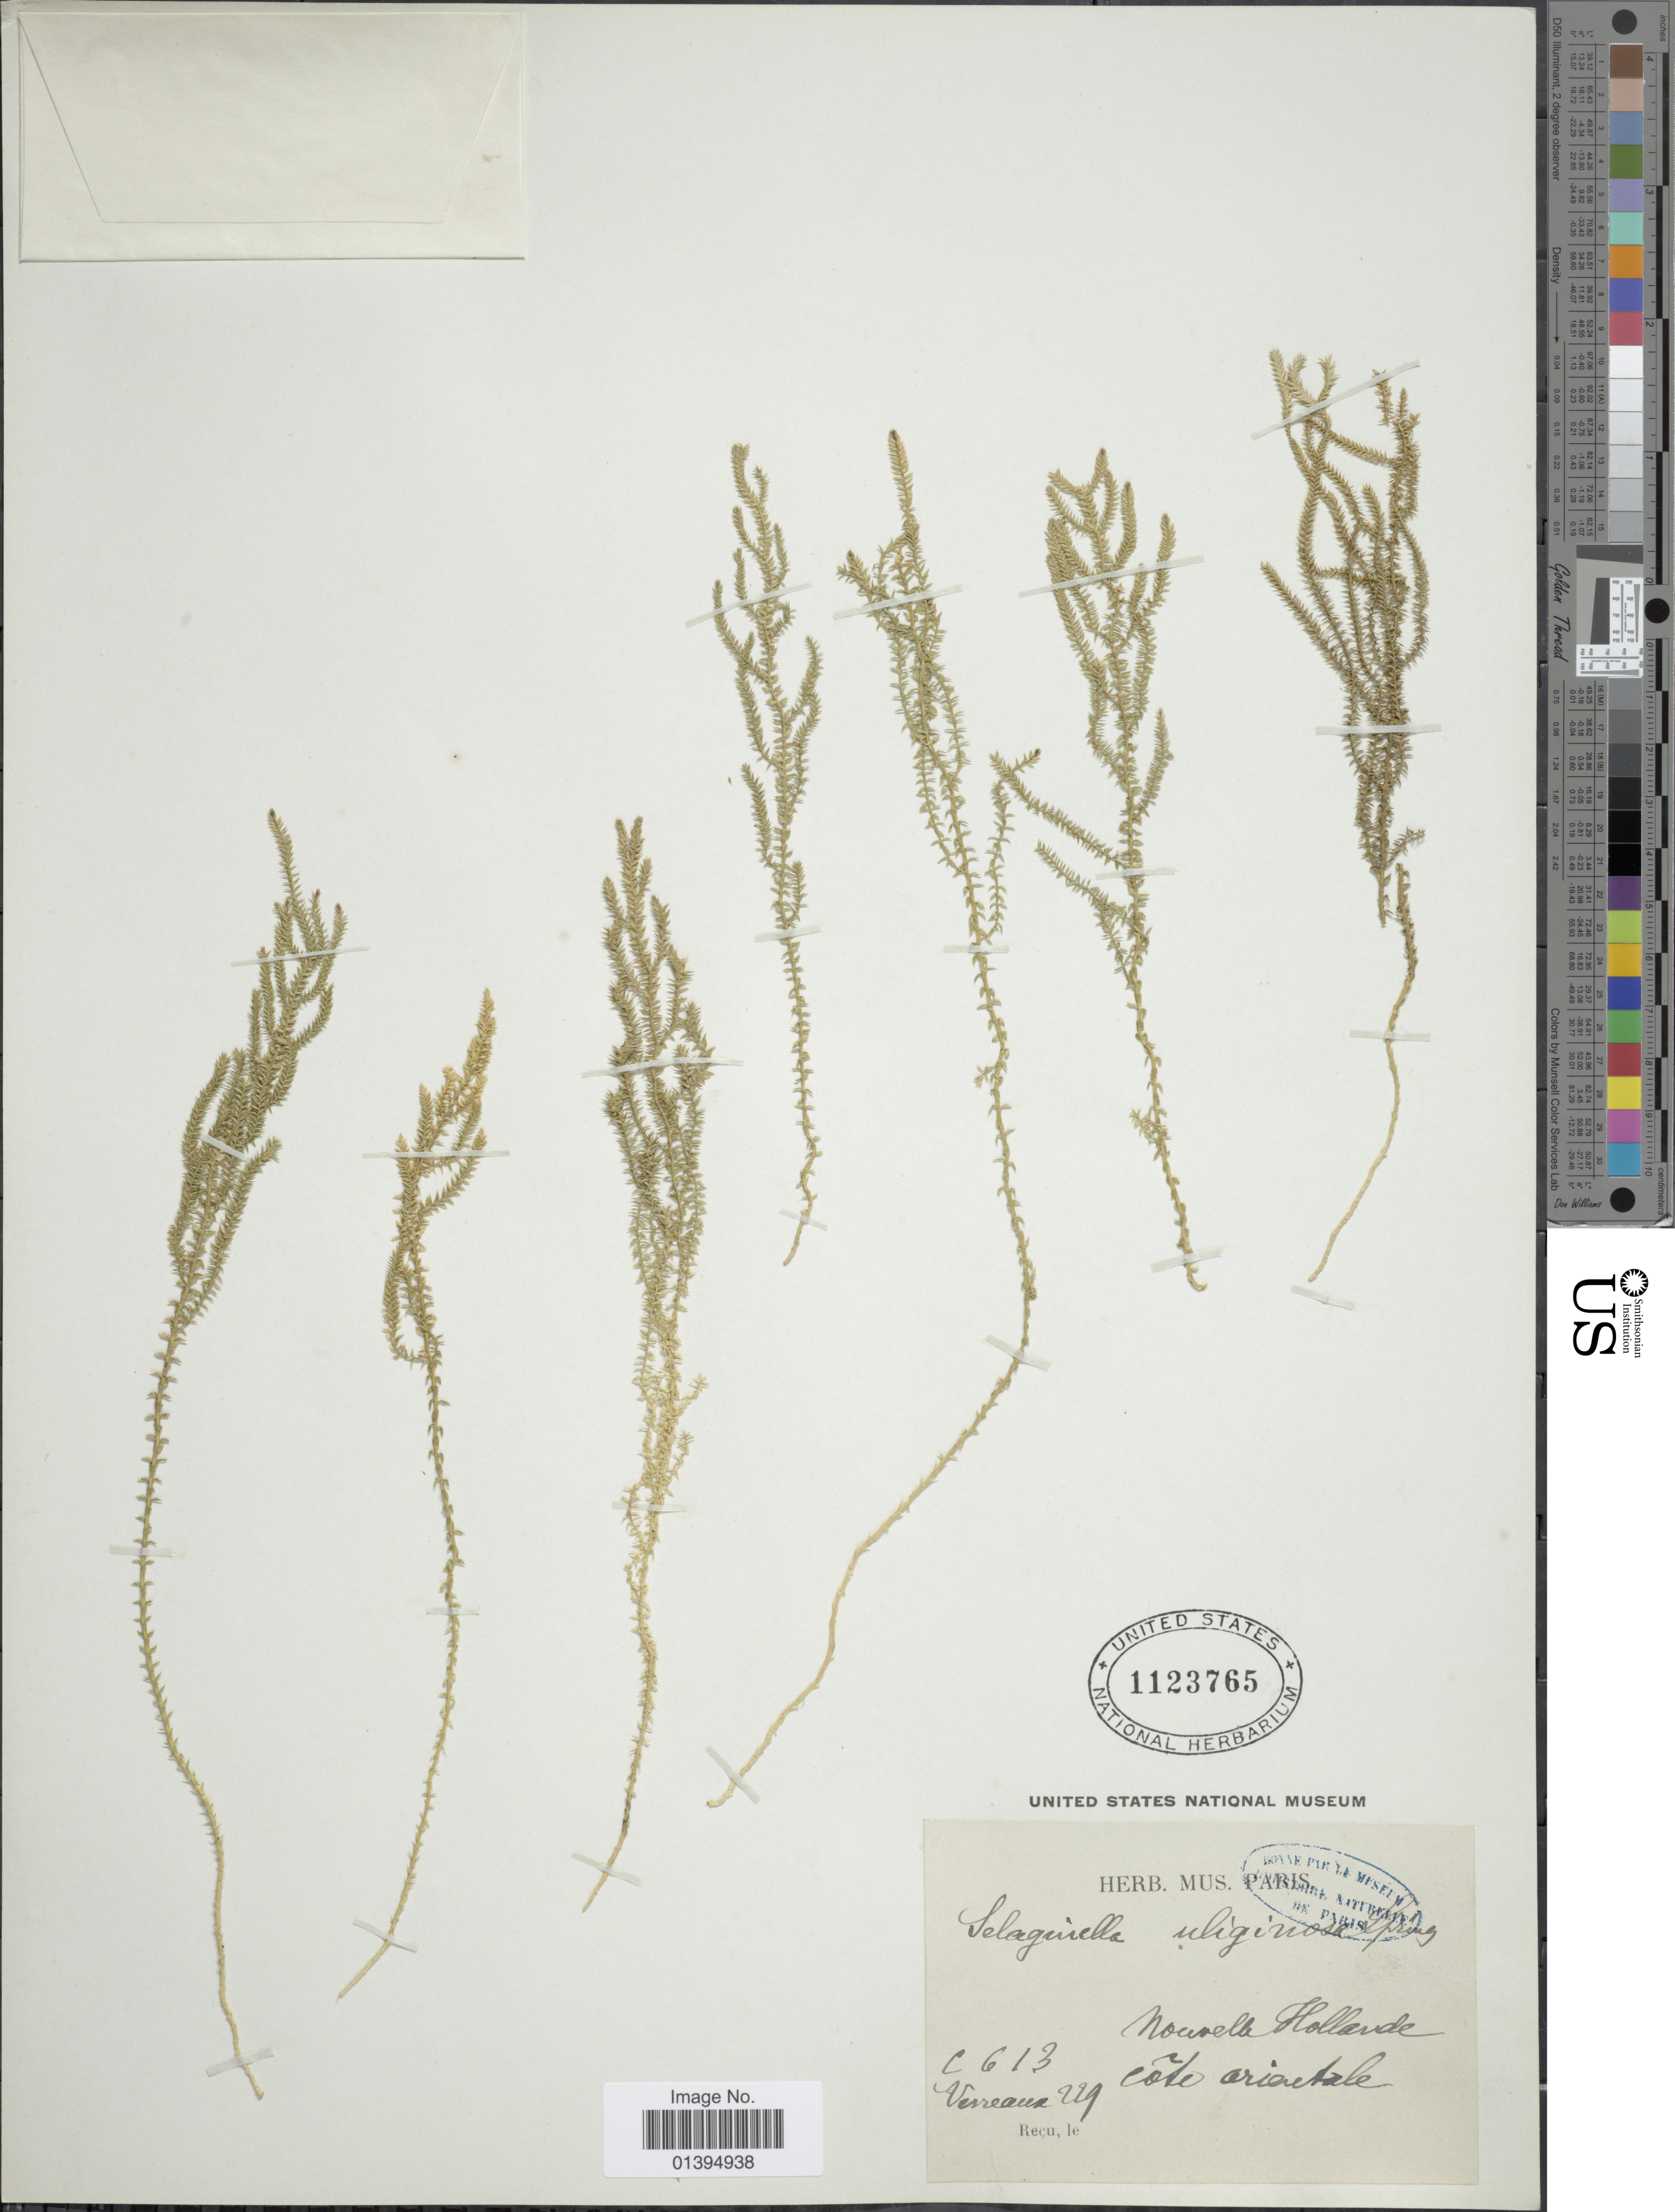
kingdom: Plantae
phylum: Tracheophyta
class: Lycopodiopsida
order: Selaginellales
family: Selaginellaceae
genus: Selaginella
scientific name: Selaginella uliginosa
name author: Spring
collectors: Verreaux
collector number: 229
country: Australia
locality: Nouvelle Hollande, côte orientale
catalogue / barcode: US 1123765